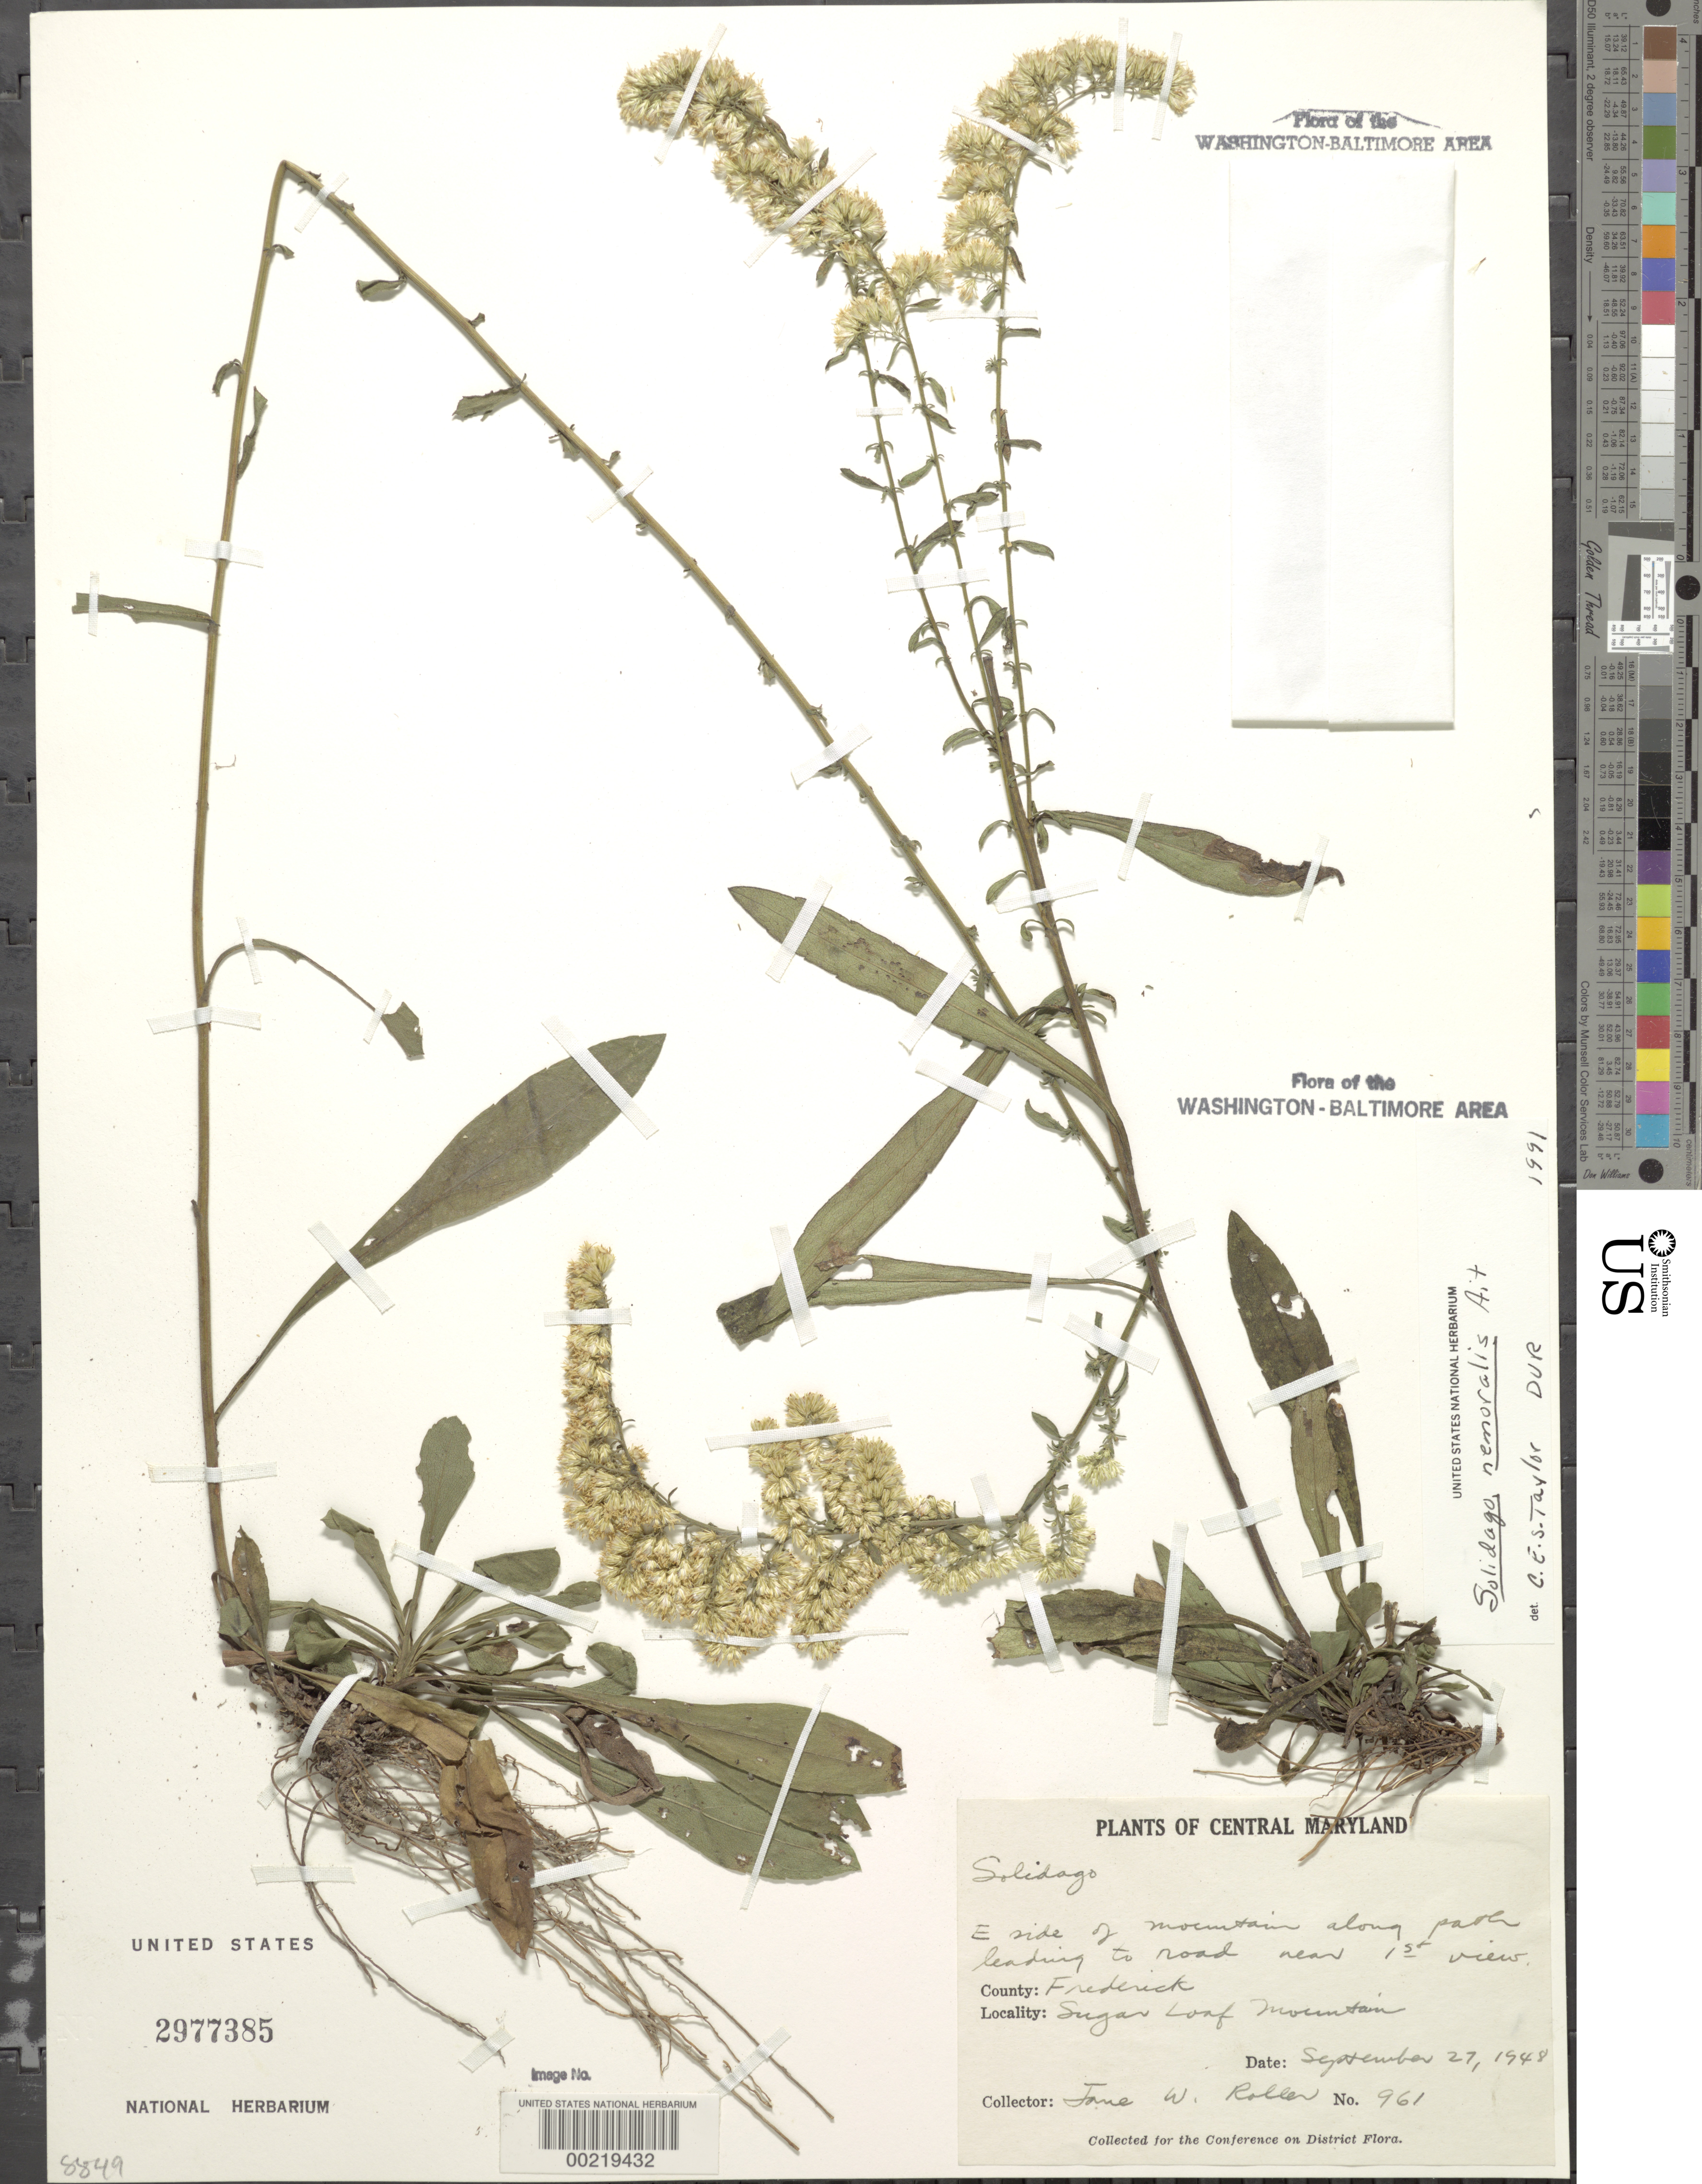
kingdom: Plantae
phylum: Tracheophyta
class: Magnoliopsida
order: Asterales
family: Asteraceae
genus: Solidago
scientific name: Solidago nemoralis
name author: Aiton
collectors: J. W. Roller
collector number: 961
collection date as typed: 27 Sep 1948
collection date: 1948-09-27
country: United States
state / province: Maryland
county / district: Frederick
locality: East side of Sugar Loaf Mountain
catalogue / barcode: US 2977385